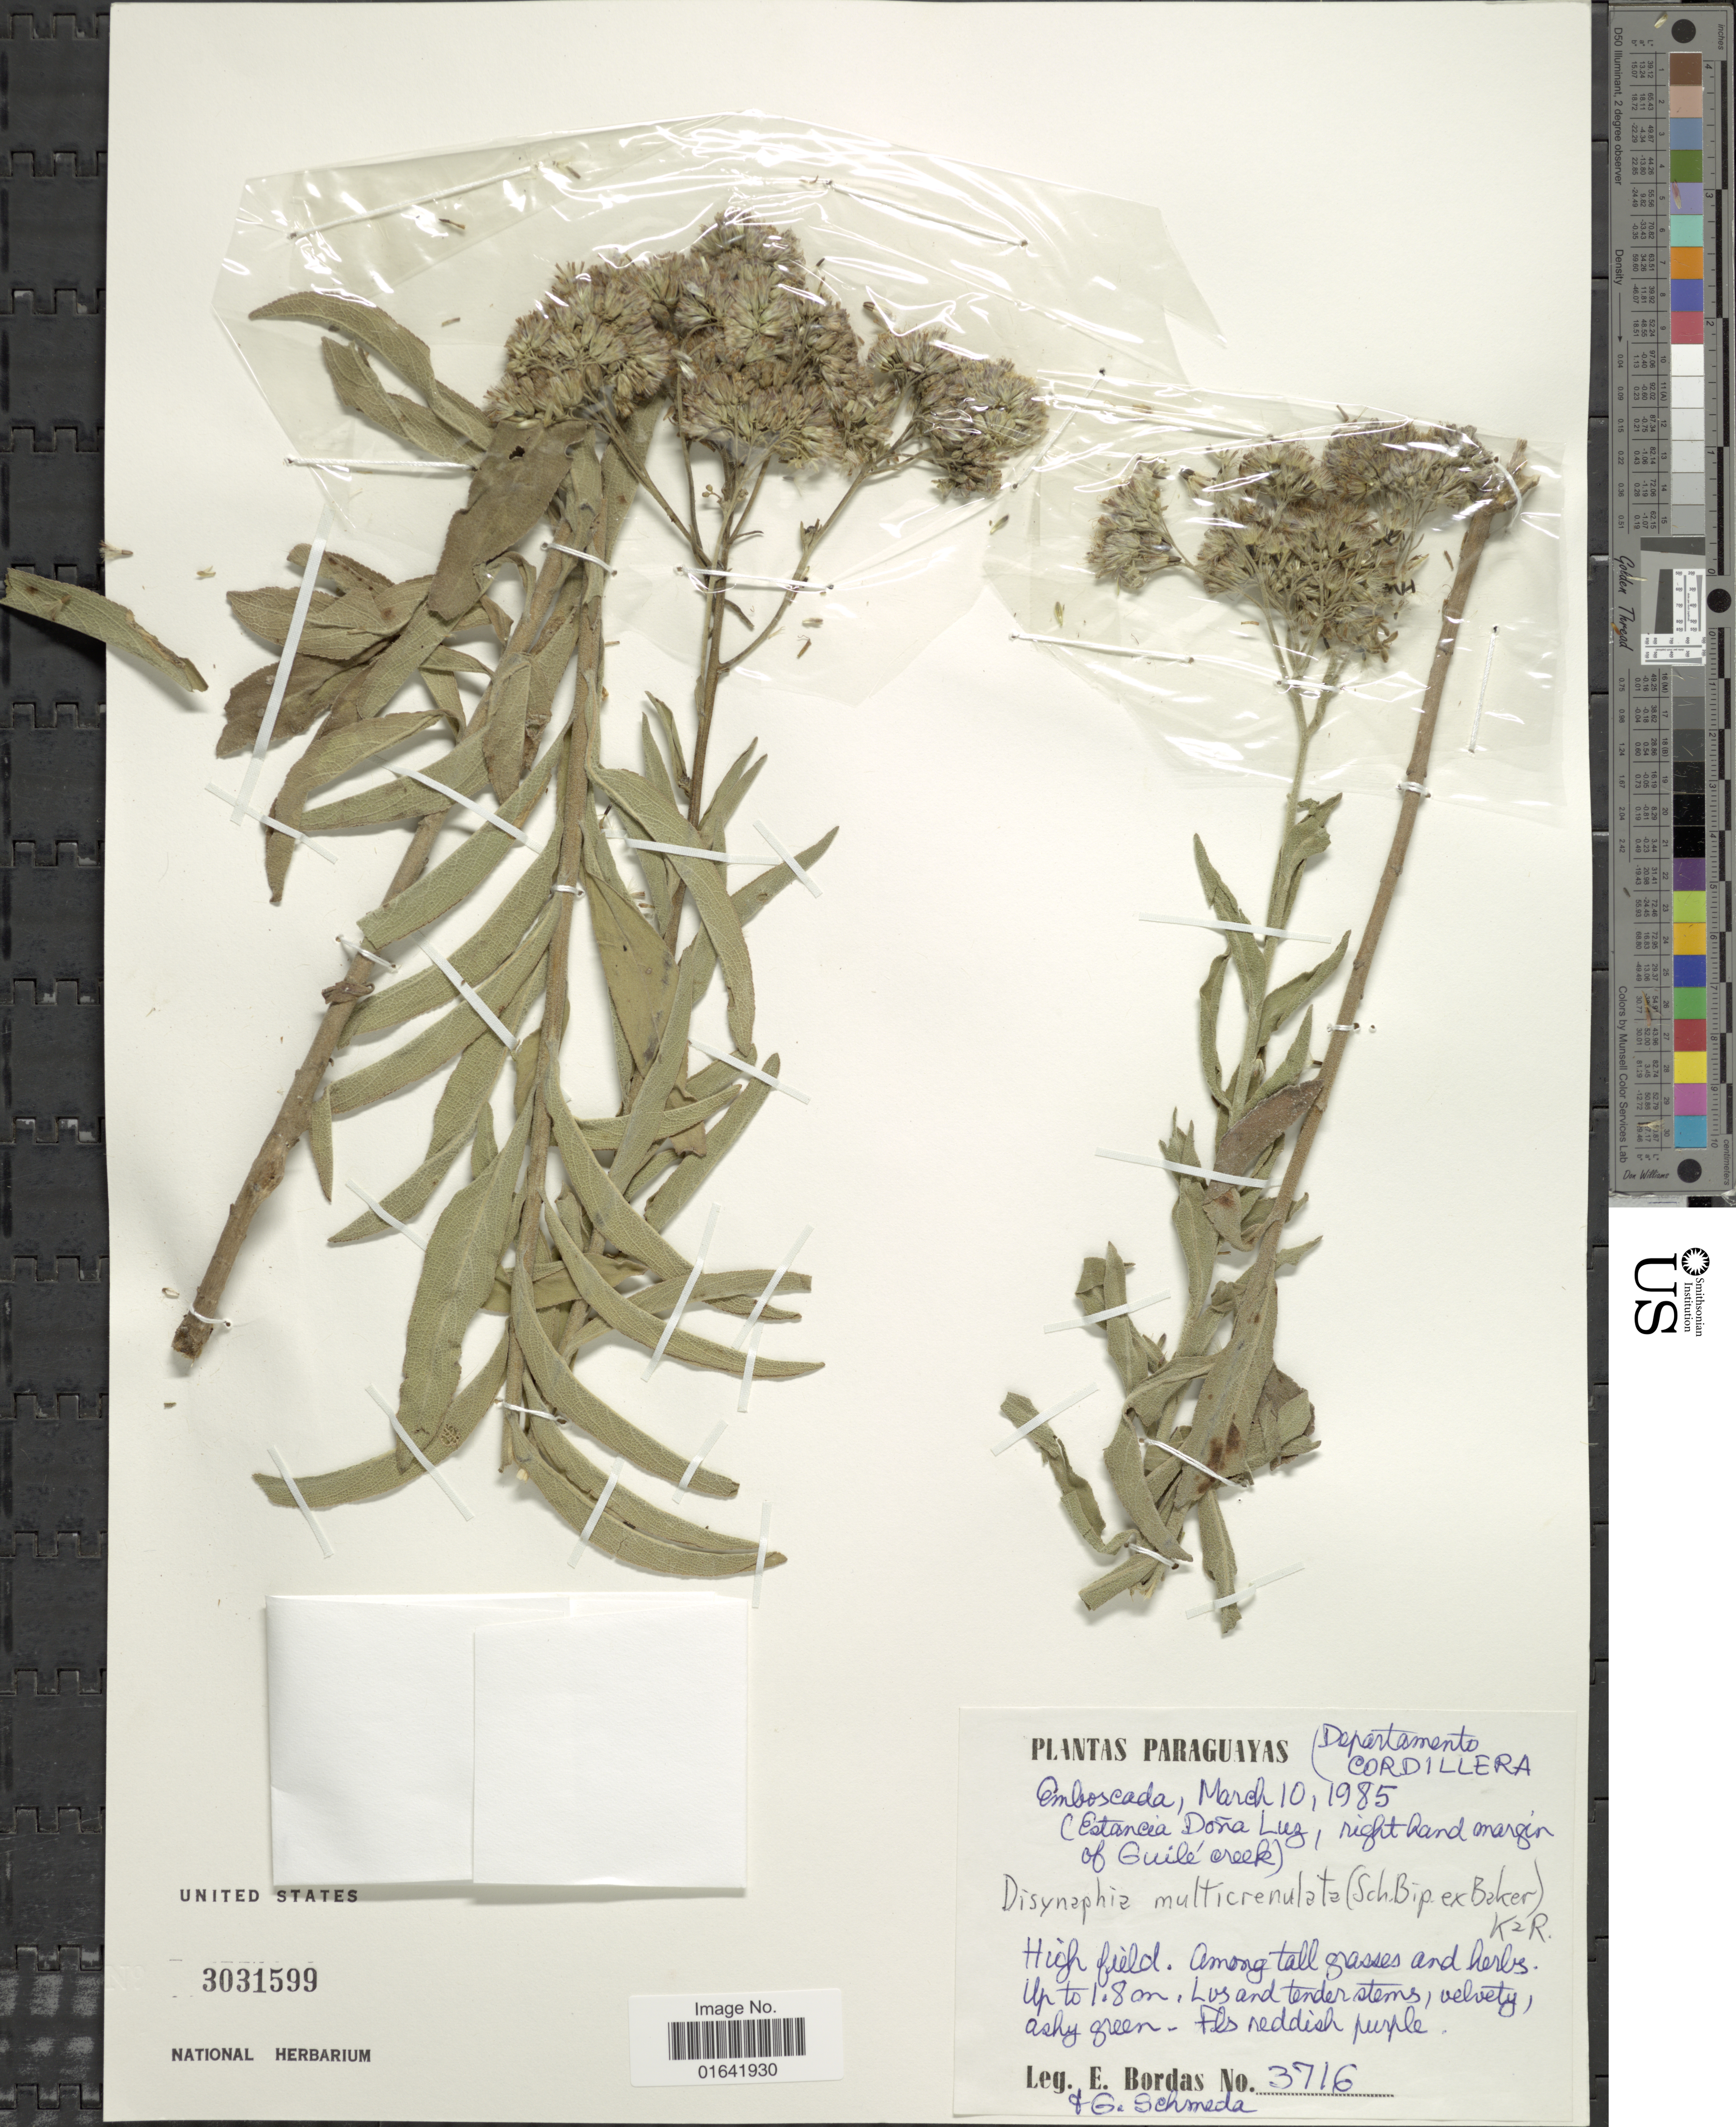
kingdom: Plantae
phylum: Tracheophyta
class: Magnoliopsida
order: Asterales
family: Asteraceae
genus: Disynaphia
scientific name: Disynaphia multicrenulata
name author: (Sch. Bip. ex Baker) R.M. King & H. Rob.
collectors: E. Bordas & G. Schmeda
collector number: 3716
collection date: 1985-03-10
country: Paraguay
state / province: Cordillera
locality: Emboscada (Estancia Doña Luz, ridght hand margin of Guile creek).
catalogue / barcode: US 3031599